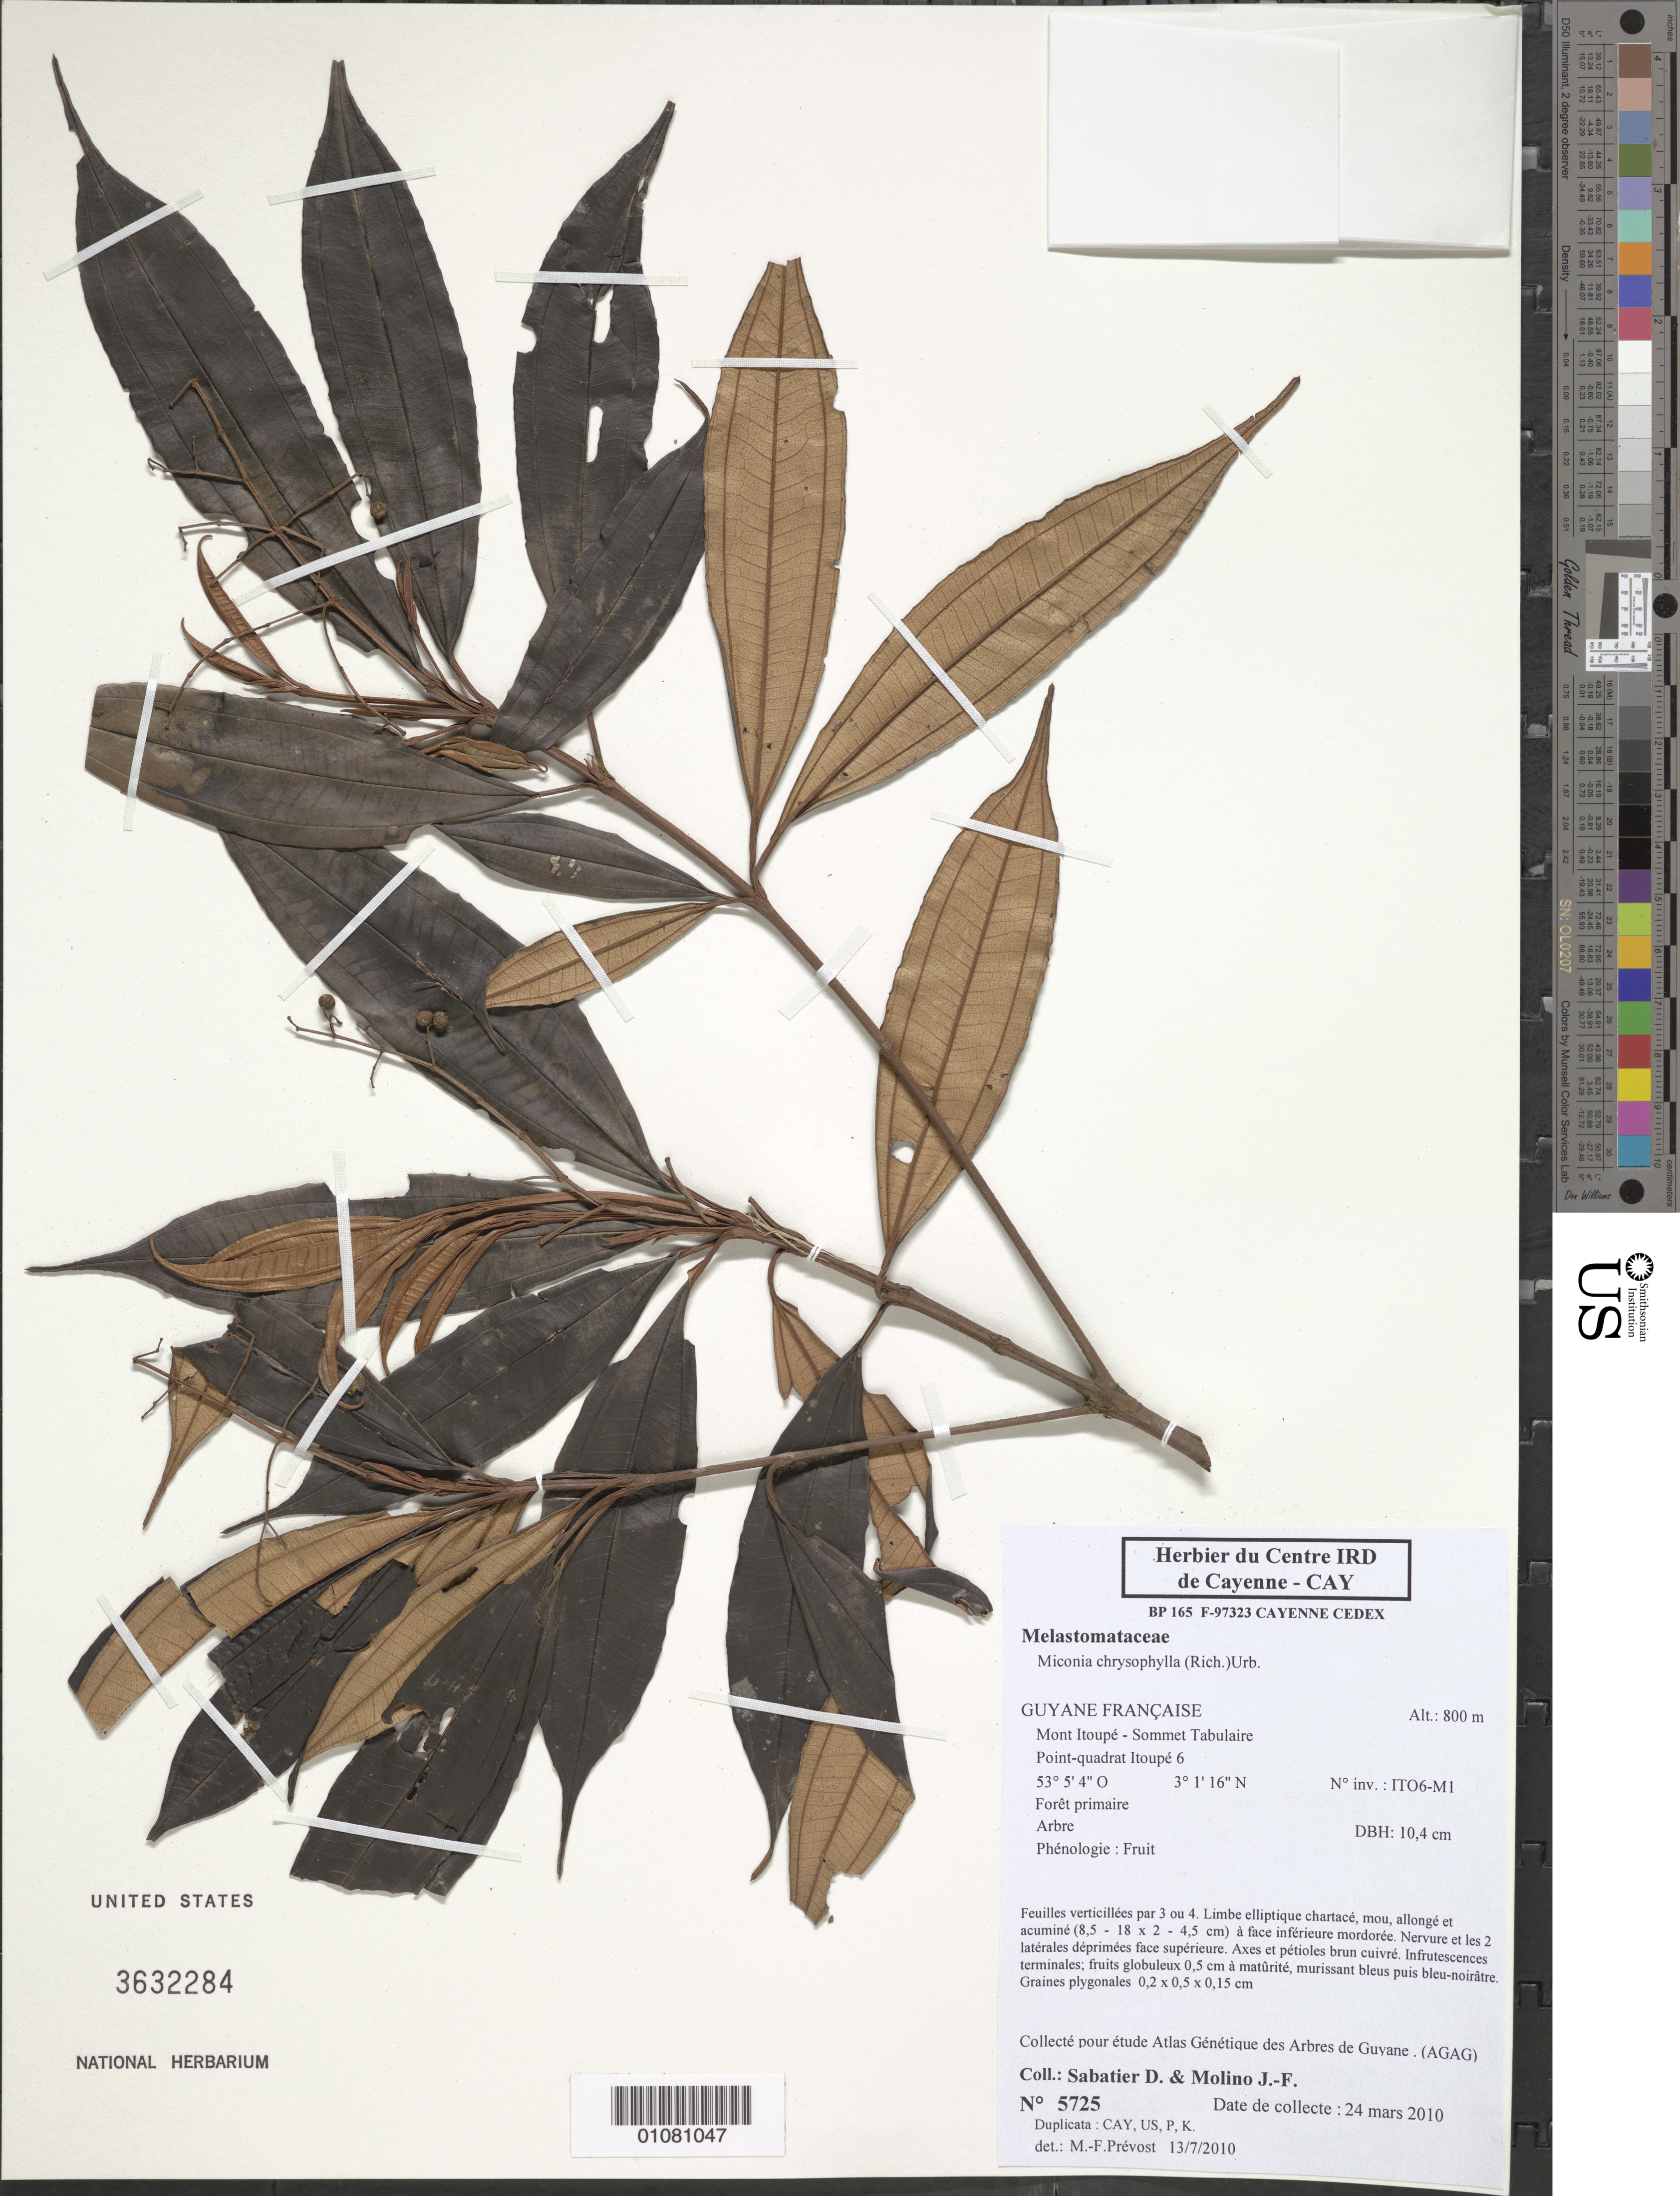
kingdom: Plantae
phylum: Tracheophyta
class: Magnoliopsida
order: Myrtales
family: Melastomataceae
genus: Miconia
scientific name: Miconia chrysophylla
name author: (Rich.) Urb.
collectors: D. Sabatier & J. Molino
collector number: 5725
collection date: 2010-03-24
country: French Guiana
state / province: Cayenne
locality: Guyane Française. Mont Itoupé- Sommet Tabulaire. Point-quadrat Itoupé 6.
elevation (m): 800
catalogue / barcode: US 3632284